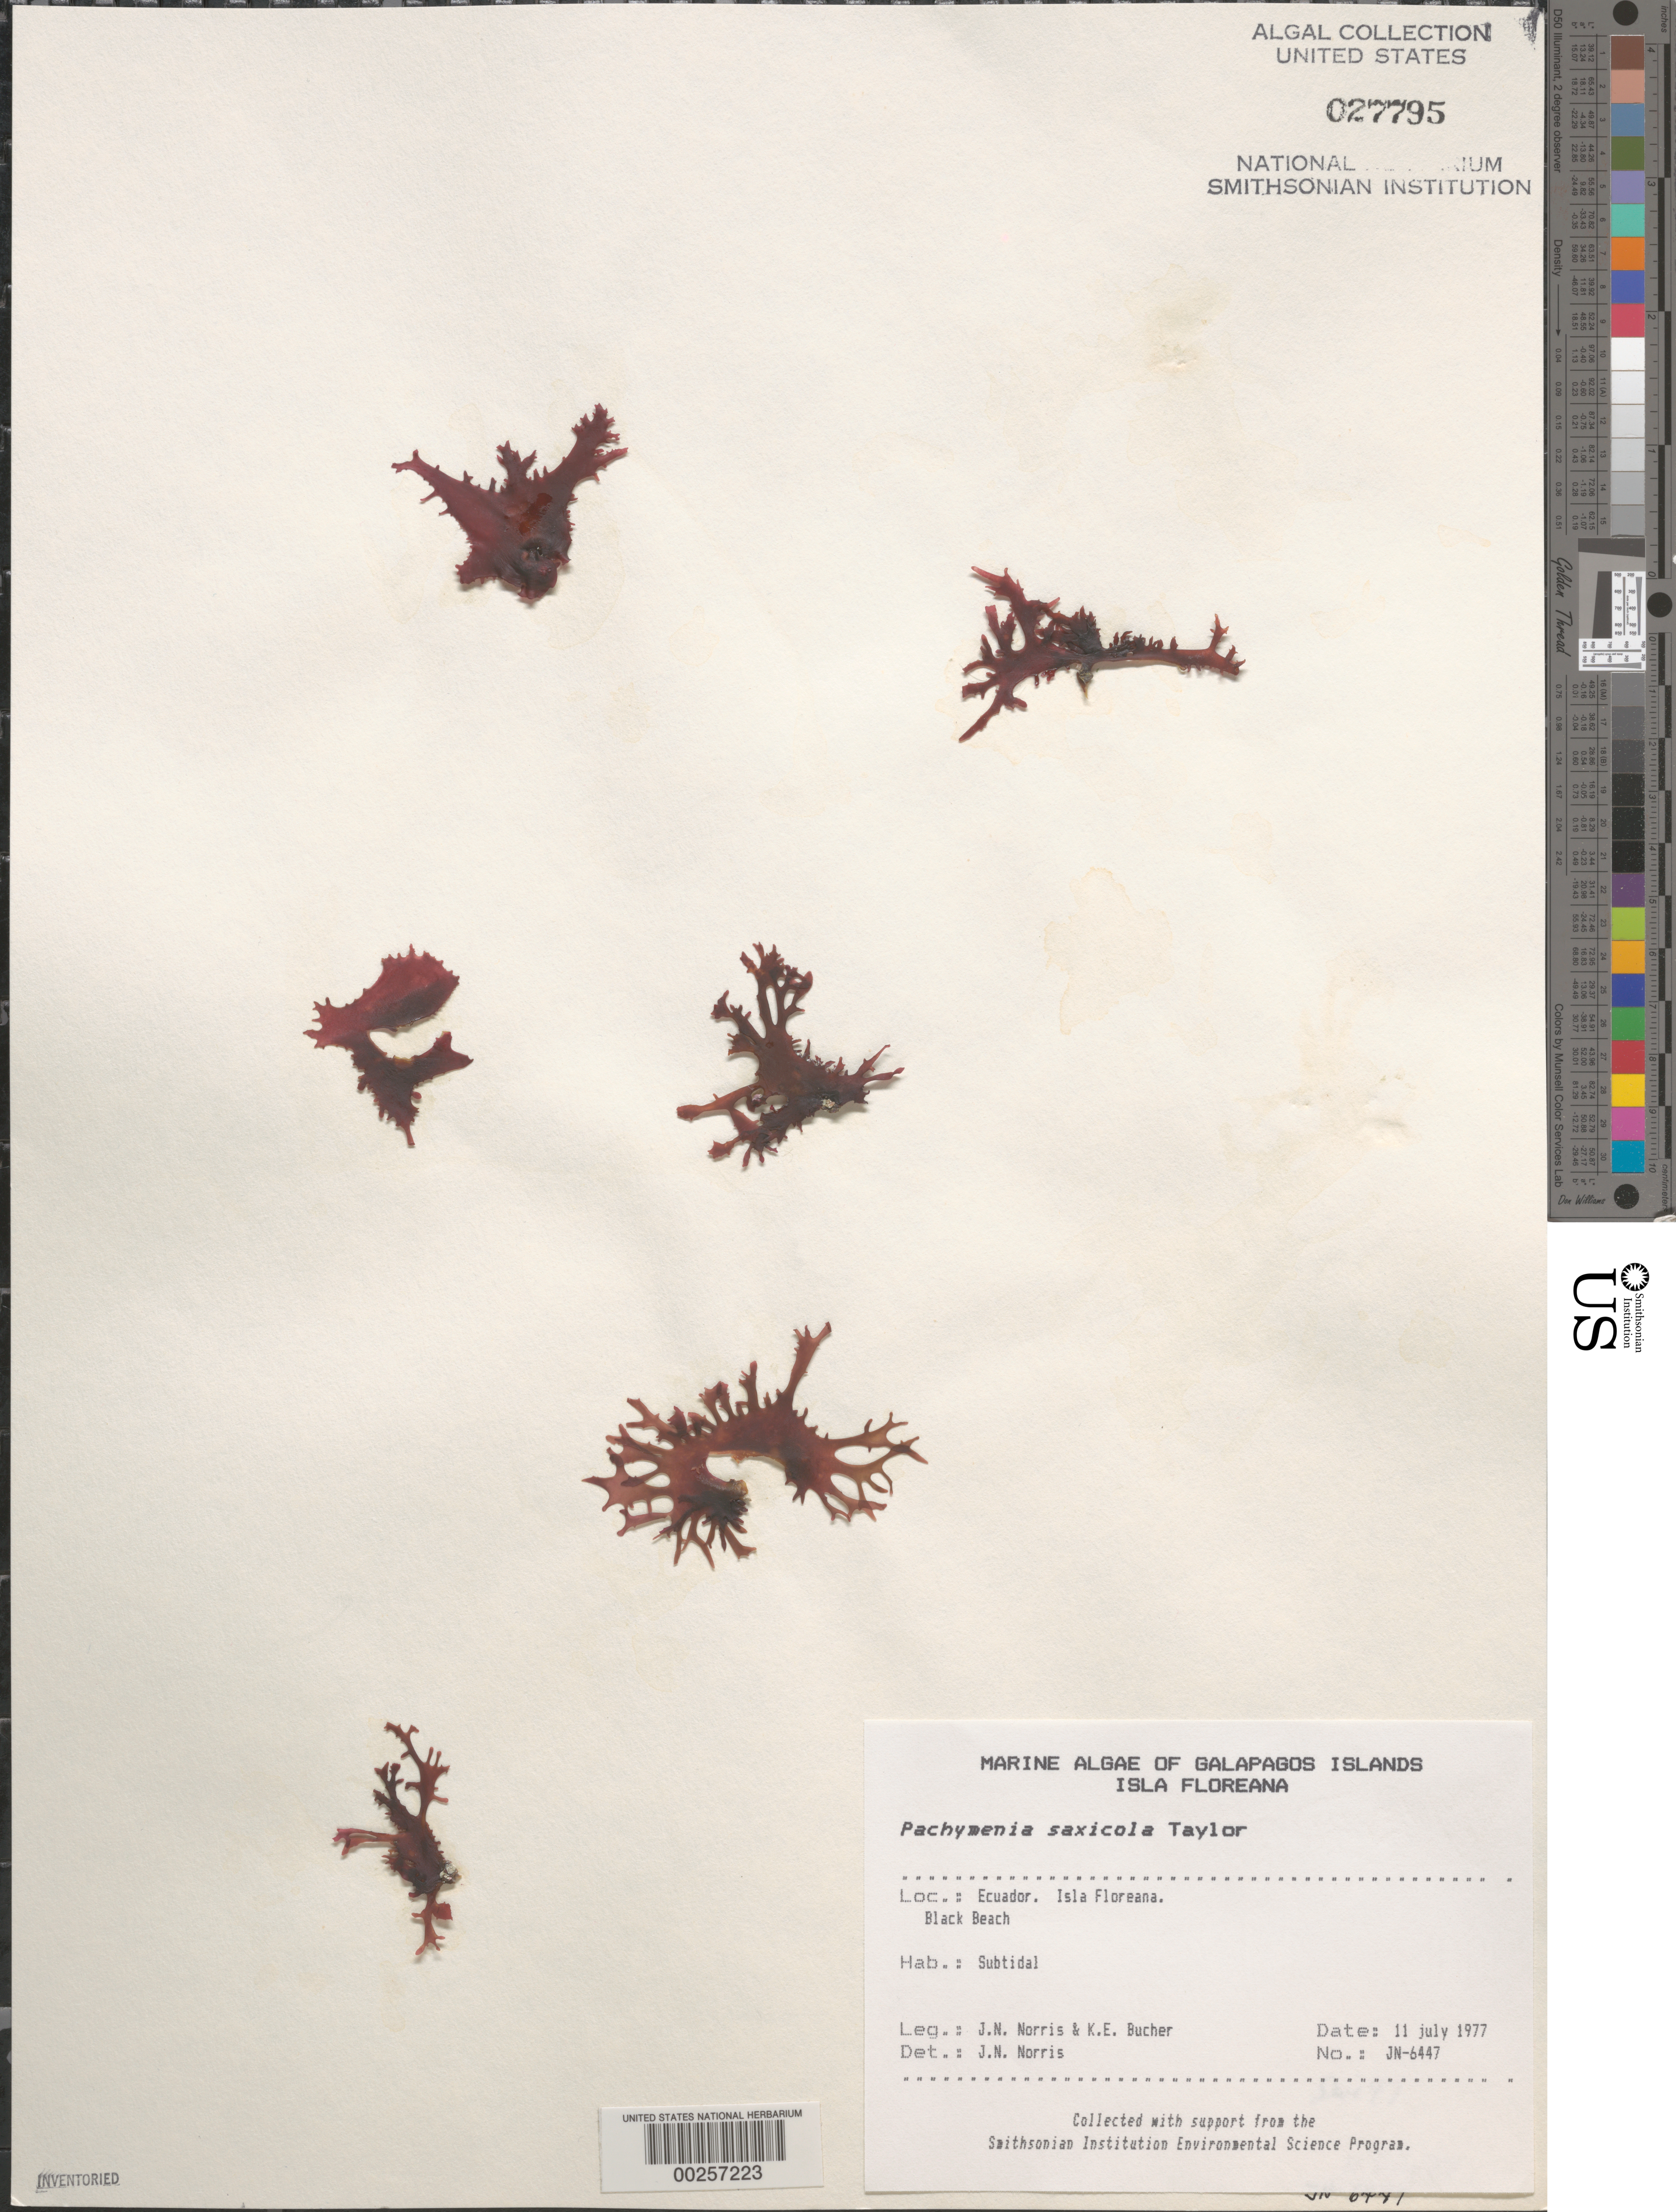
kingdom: Plantae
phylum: Rhodophyta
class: Florideophyceae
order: Halymeniales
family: Halymeniaceae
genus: Pachymenia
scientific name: Pachymenia saxicola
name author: W.R. Taylor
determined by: Norris, James N.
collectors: J. N. Norris & K. E. Bucher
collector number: JN-6447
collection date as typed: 11 Jul 1977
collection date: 1977-07-11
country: Ecuador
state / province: Colón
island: Floreana [Charles, Santa Maria]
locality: Black Beach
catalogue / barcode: US 27795